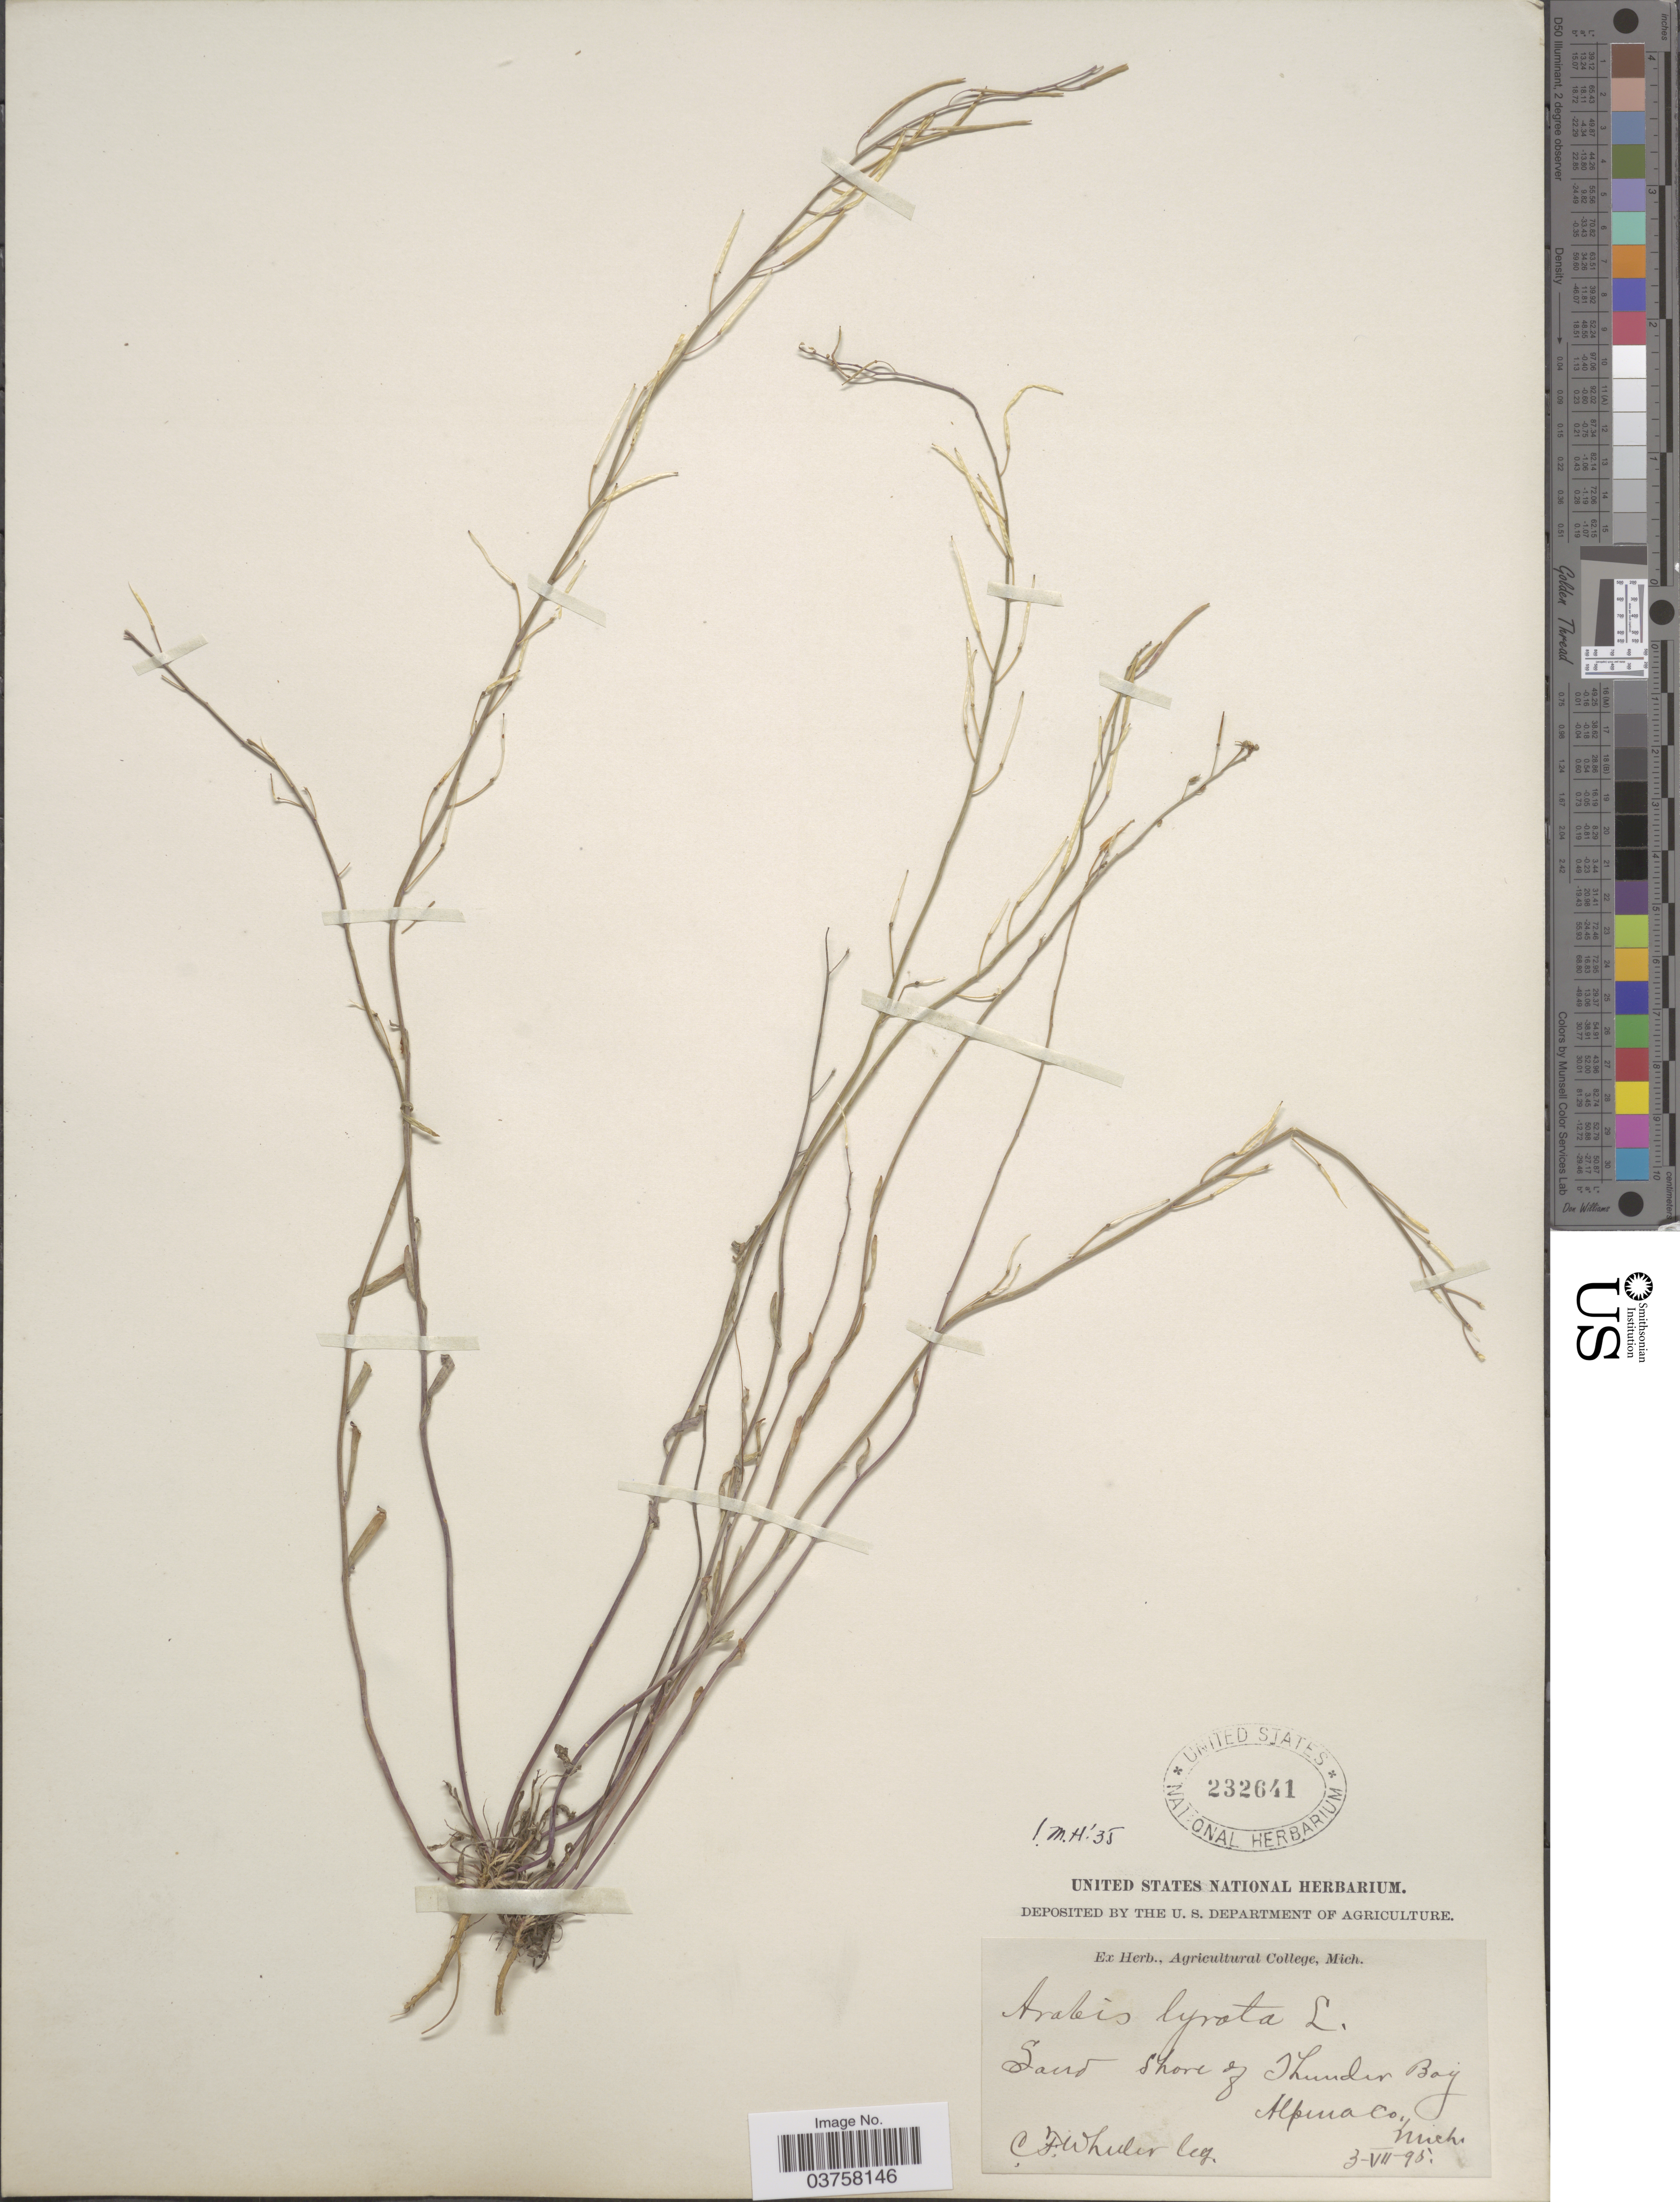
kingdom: Plantae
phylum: Tracheophyta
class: Magnoliopsida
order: Brassicales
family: Brassicaceae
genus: Arabis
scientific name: Arabis lyrata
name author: L.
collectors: C. Wheeler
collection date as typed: Transcribed d/m/y: 3/7/95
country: United States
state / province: Michigan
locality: Sand shore of Thunder Bay, Alpina Co.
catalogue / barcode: US 232641